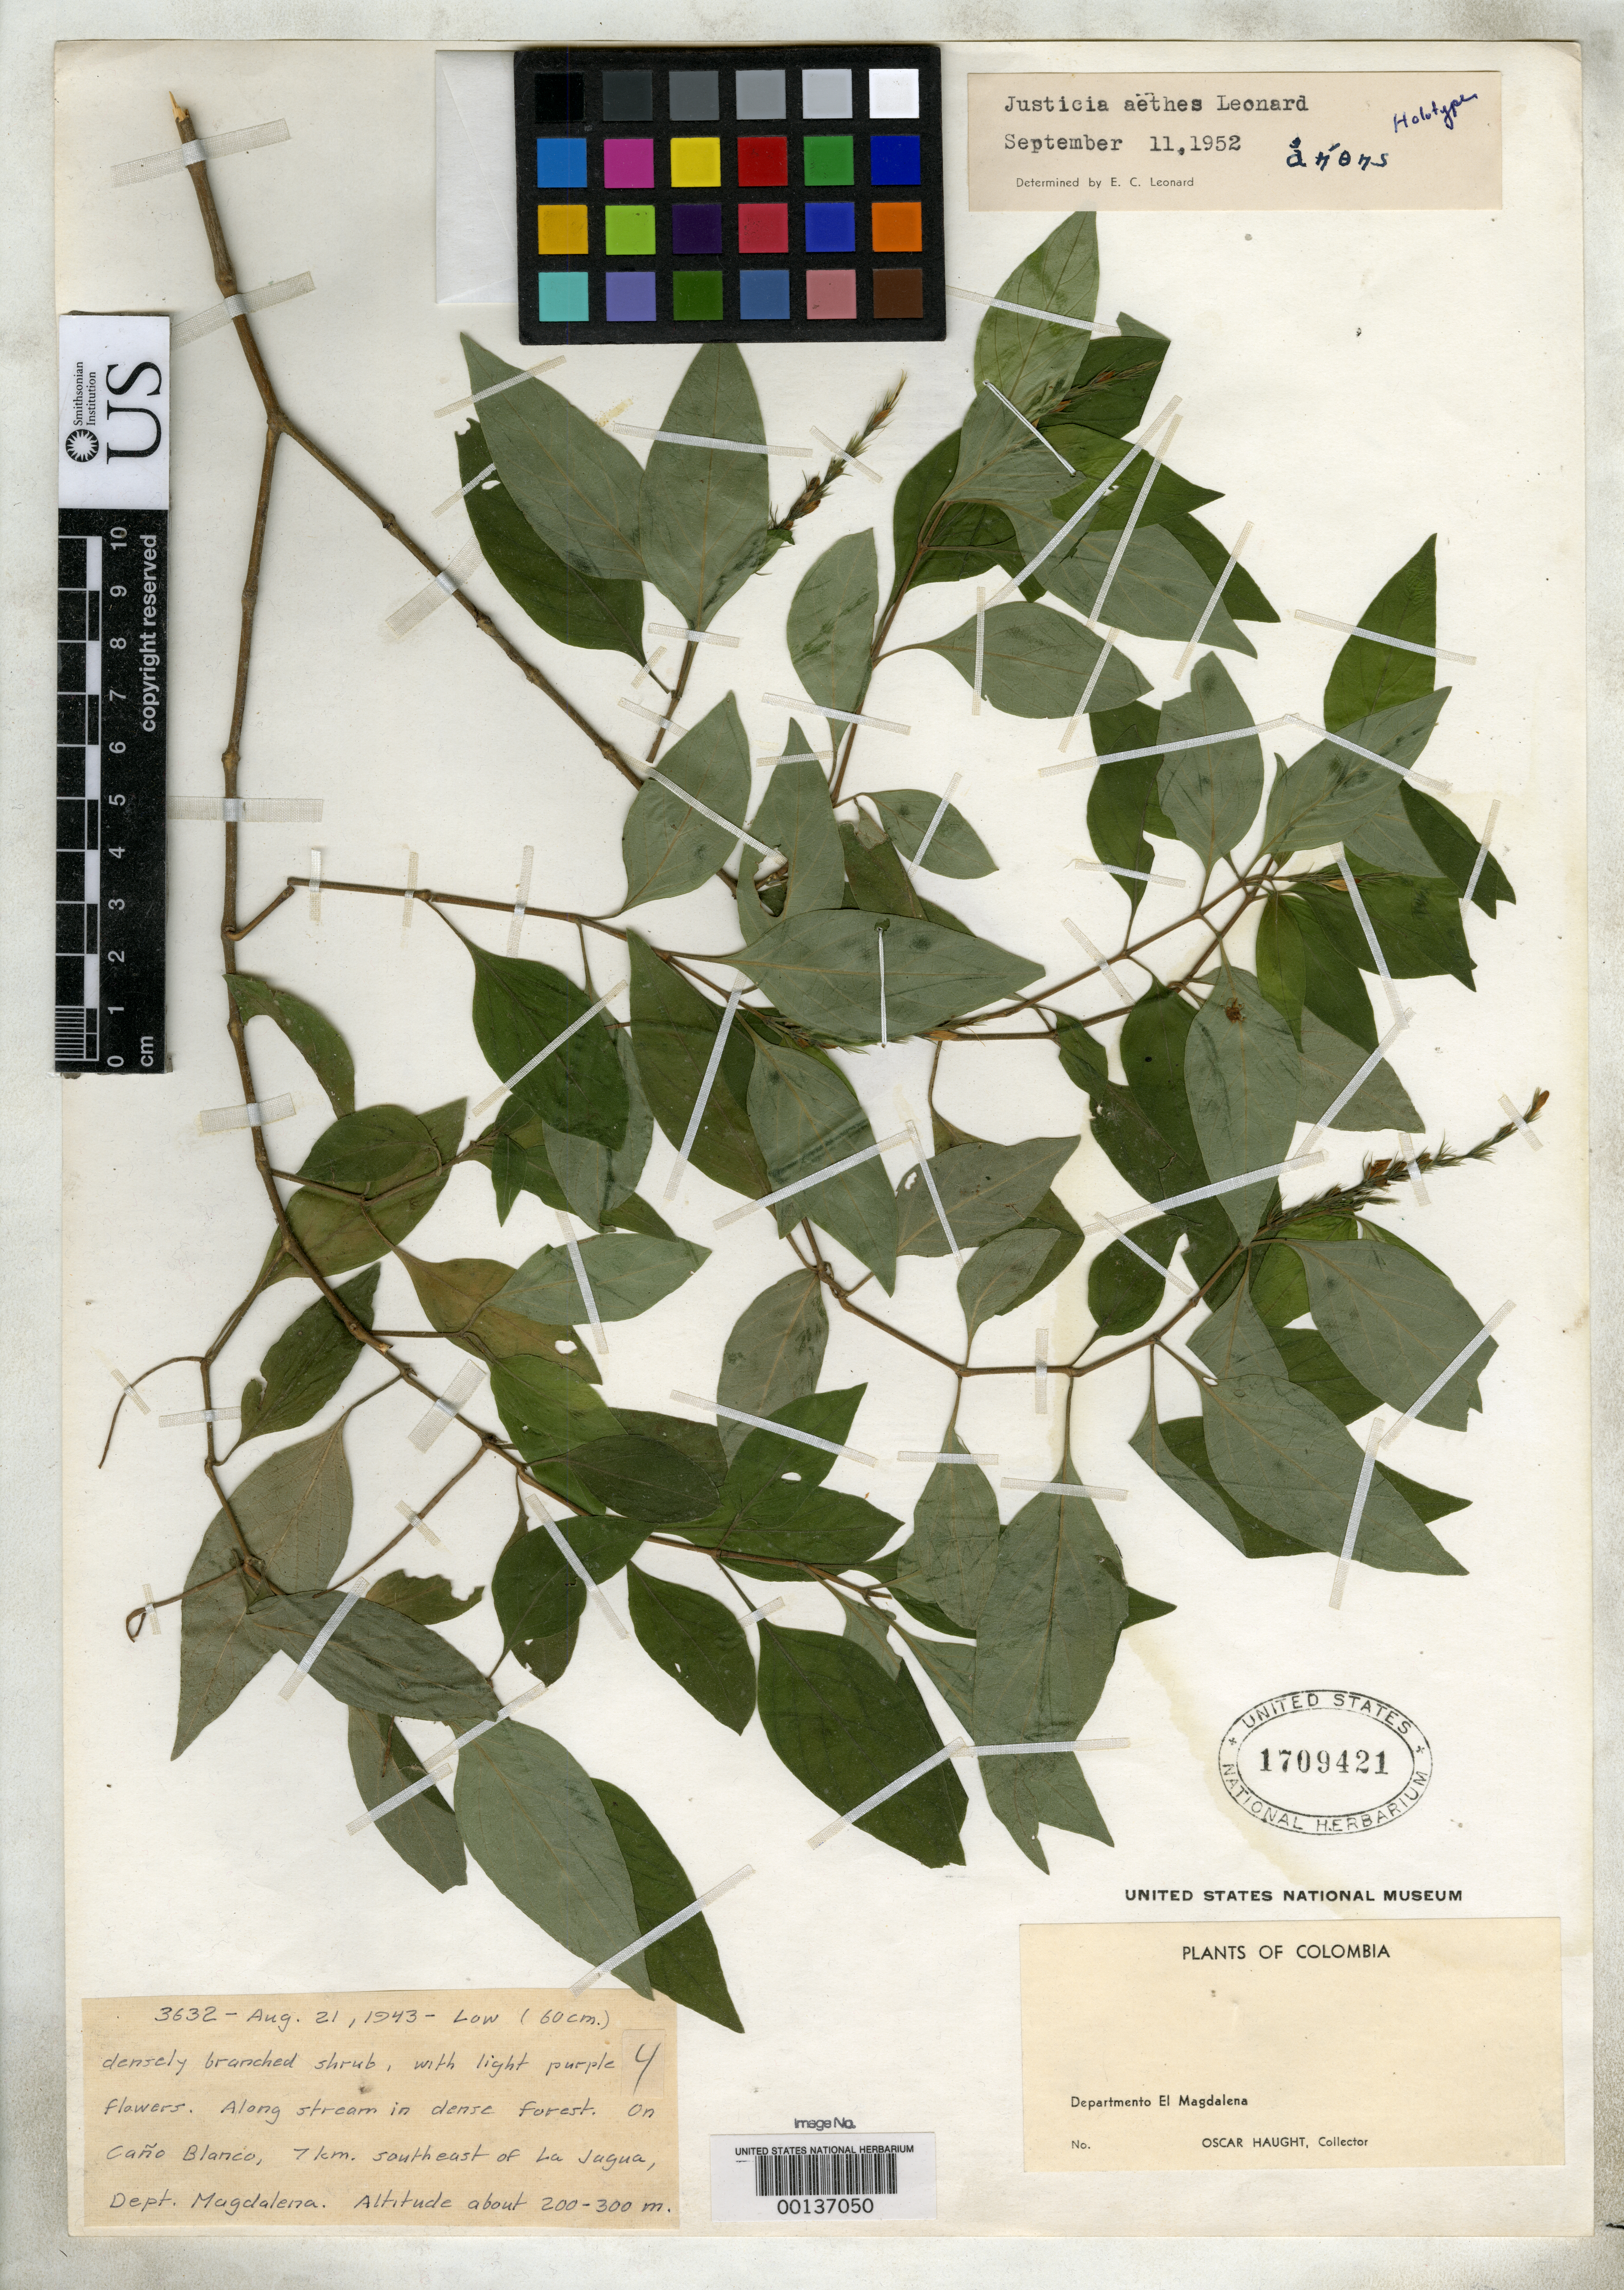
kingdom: Plantae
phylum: Tracheophyta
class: Magnoliopsida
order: Lamiales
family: Acanthaceae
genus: Justicia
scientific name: Justicia aethes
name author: Leonard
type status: Holotype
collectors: O. L. Haught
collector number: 3632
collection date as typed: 21 Aug 1943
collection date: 1943-08-21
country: Colombia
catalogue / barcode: US 1709421